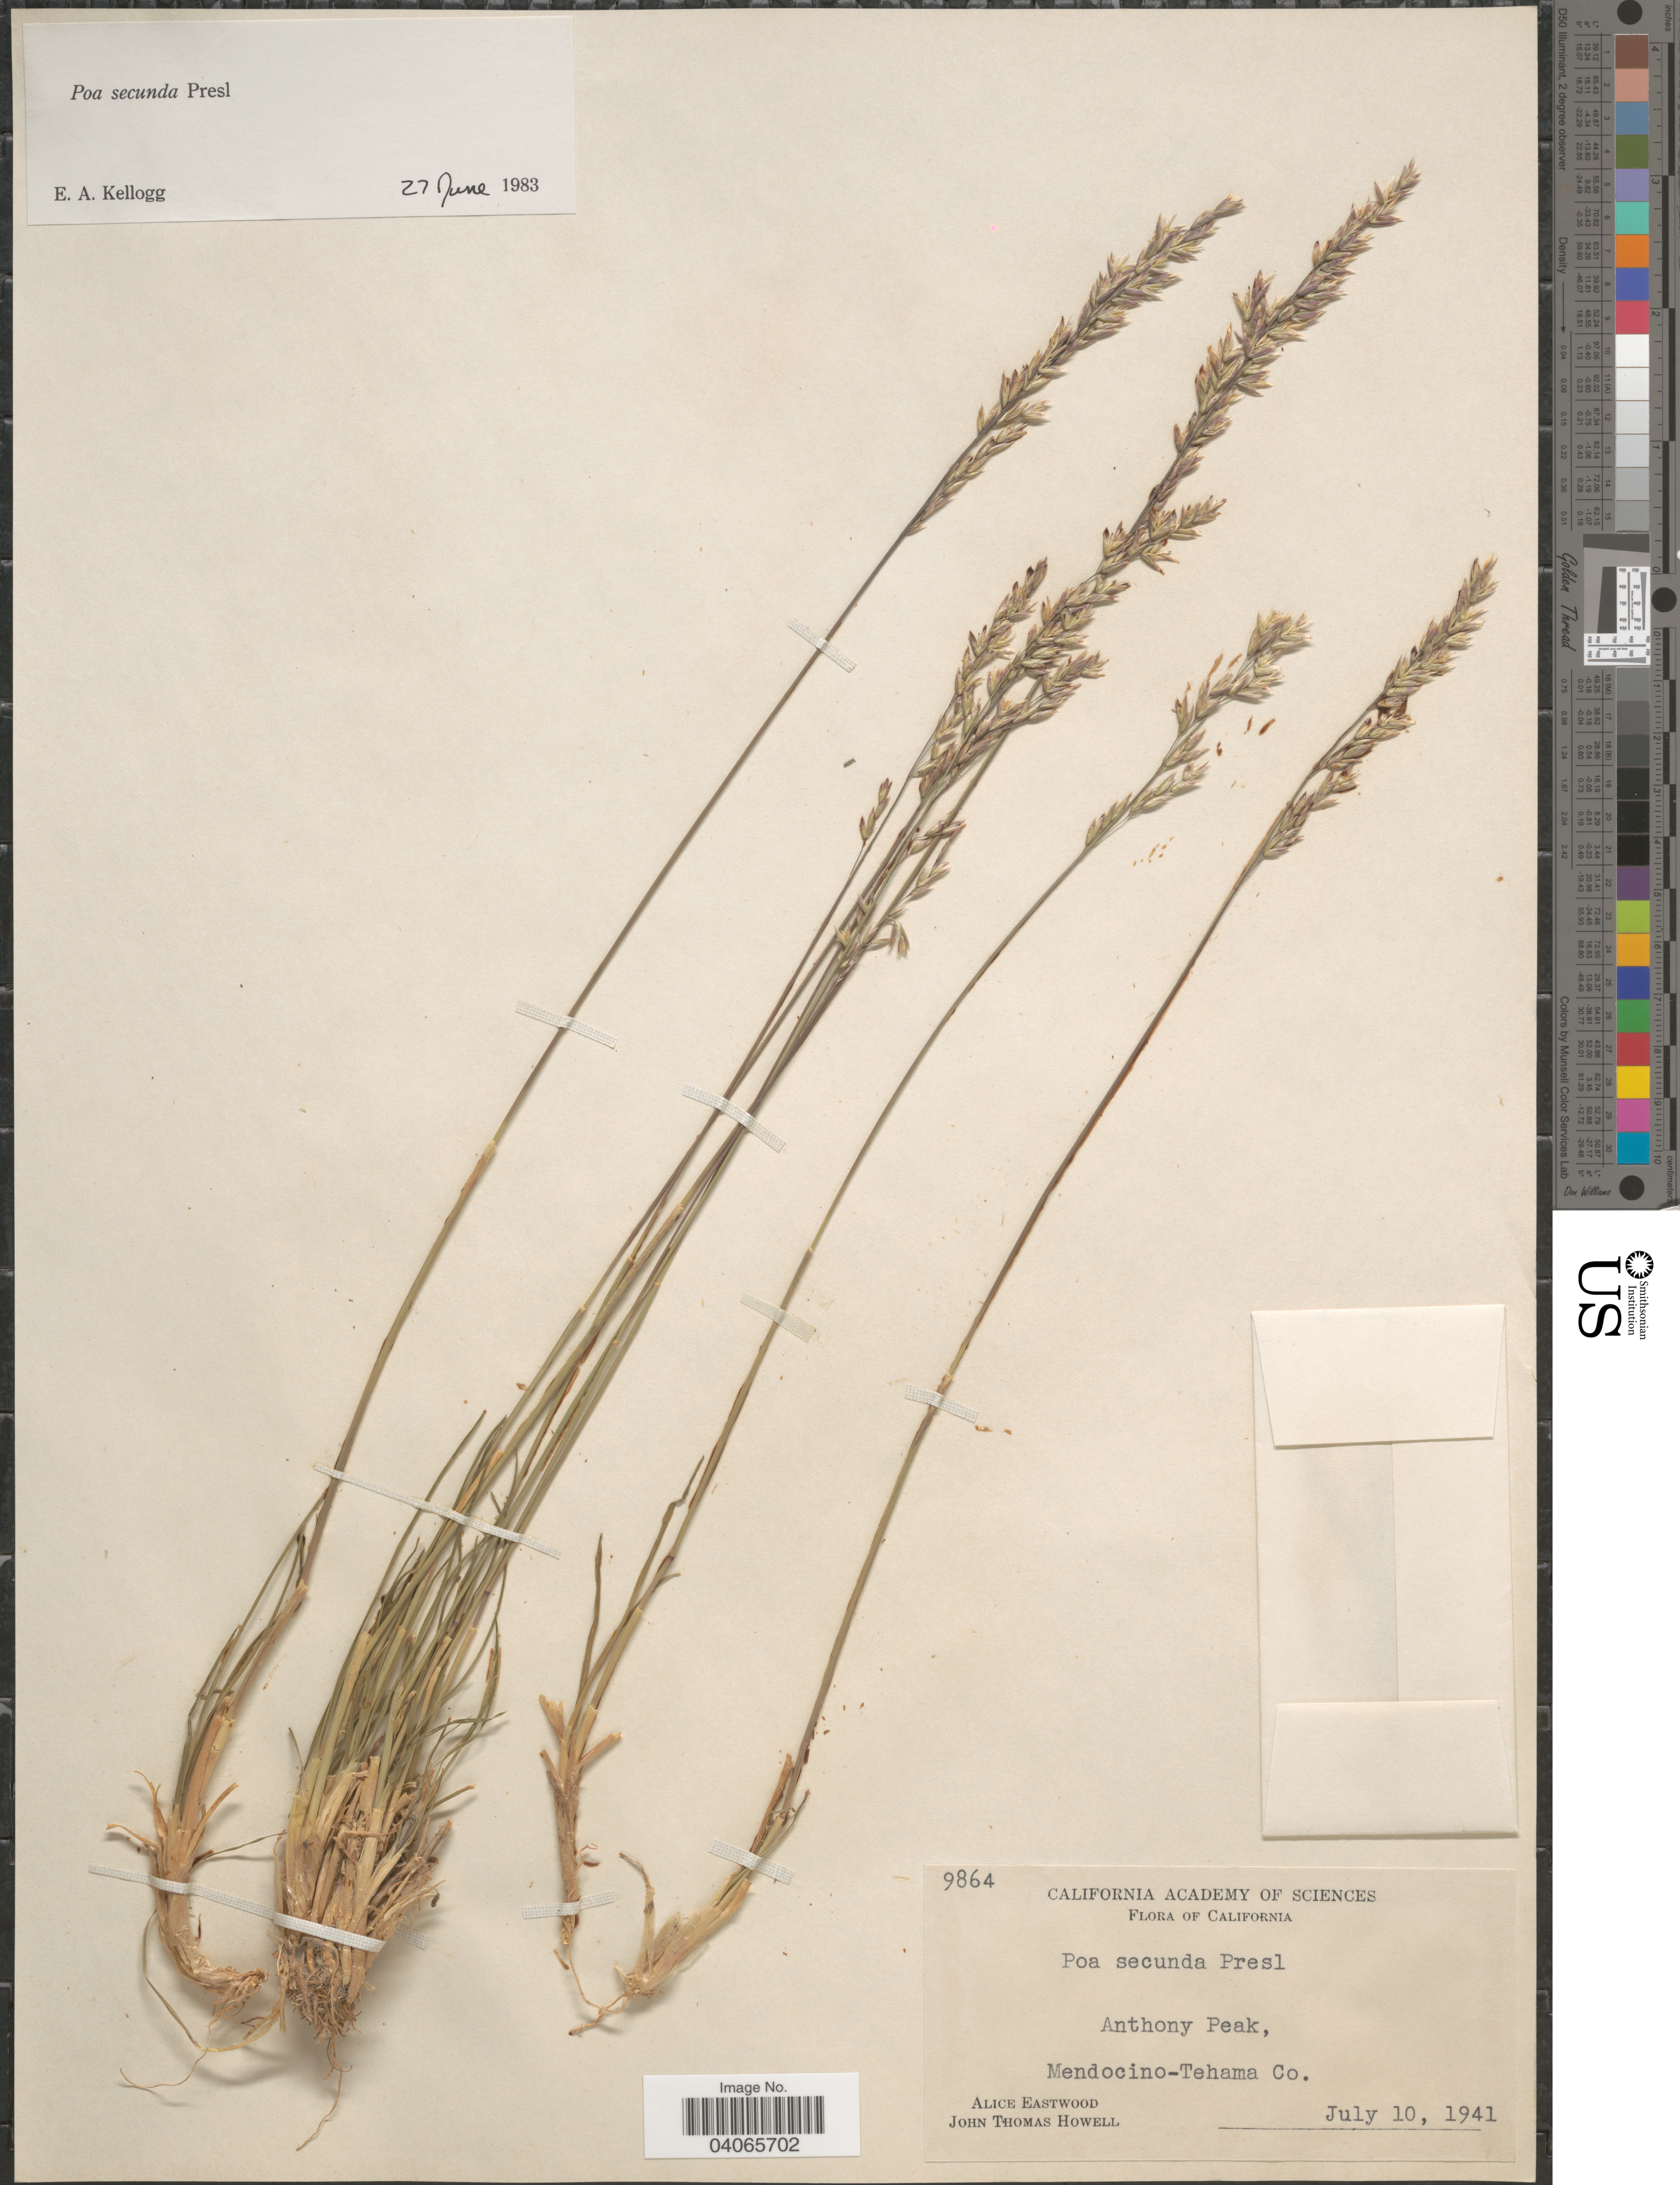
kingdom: Plantae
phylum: Tracheophyta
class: Liliopsida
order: Poales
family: Poaceae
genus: Poa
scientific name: Poa secunda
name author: J. Presl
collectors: A. Eastwood & J. T. Howell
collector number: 9864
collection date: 1941-07-10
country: United States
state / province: California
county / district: Mendocino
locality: Anthony Peak, Mendocino-Tehama Co.